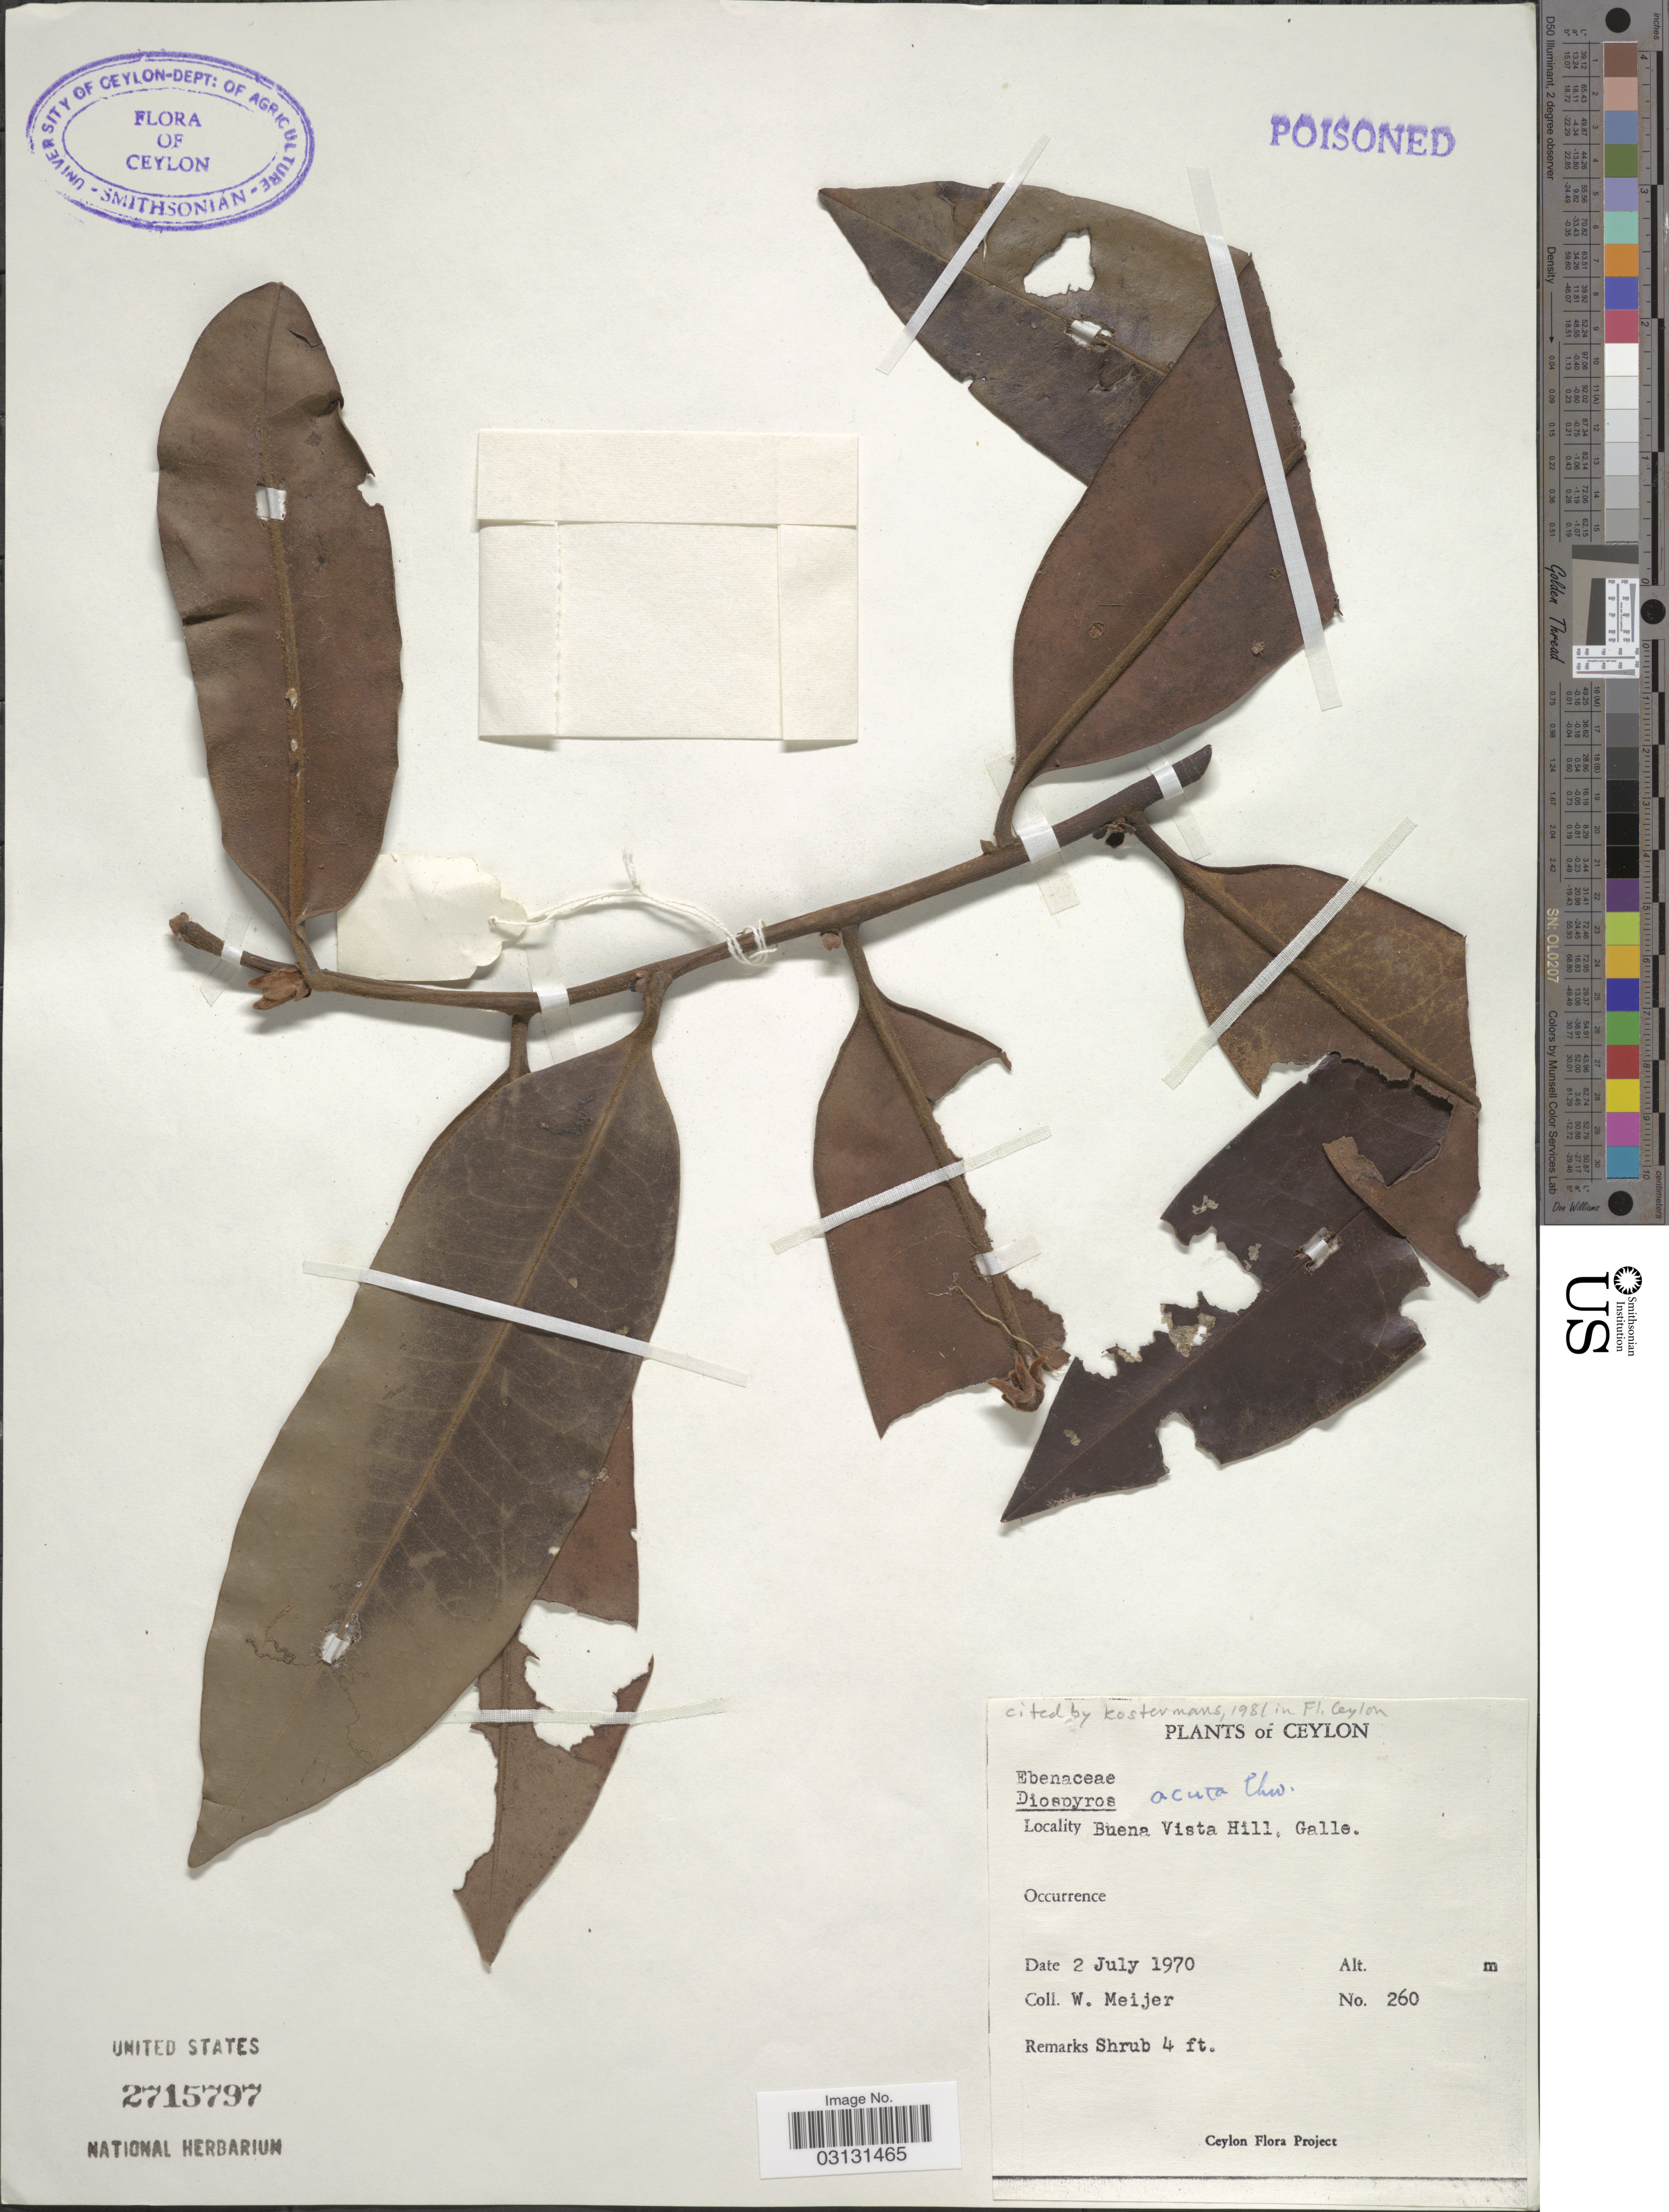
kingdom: Plantae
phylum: Tracheophyta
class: Magnoliopsida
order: Ericales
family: Ebenaceae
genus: Diospyros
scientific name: Diospyros acuta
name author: Hiern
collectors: W. Meijer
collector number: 260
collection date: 1970-07-02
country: Sri Lanka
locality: Ceylon. Buena Vista Hill, Galle.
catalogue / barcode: US 2715797